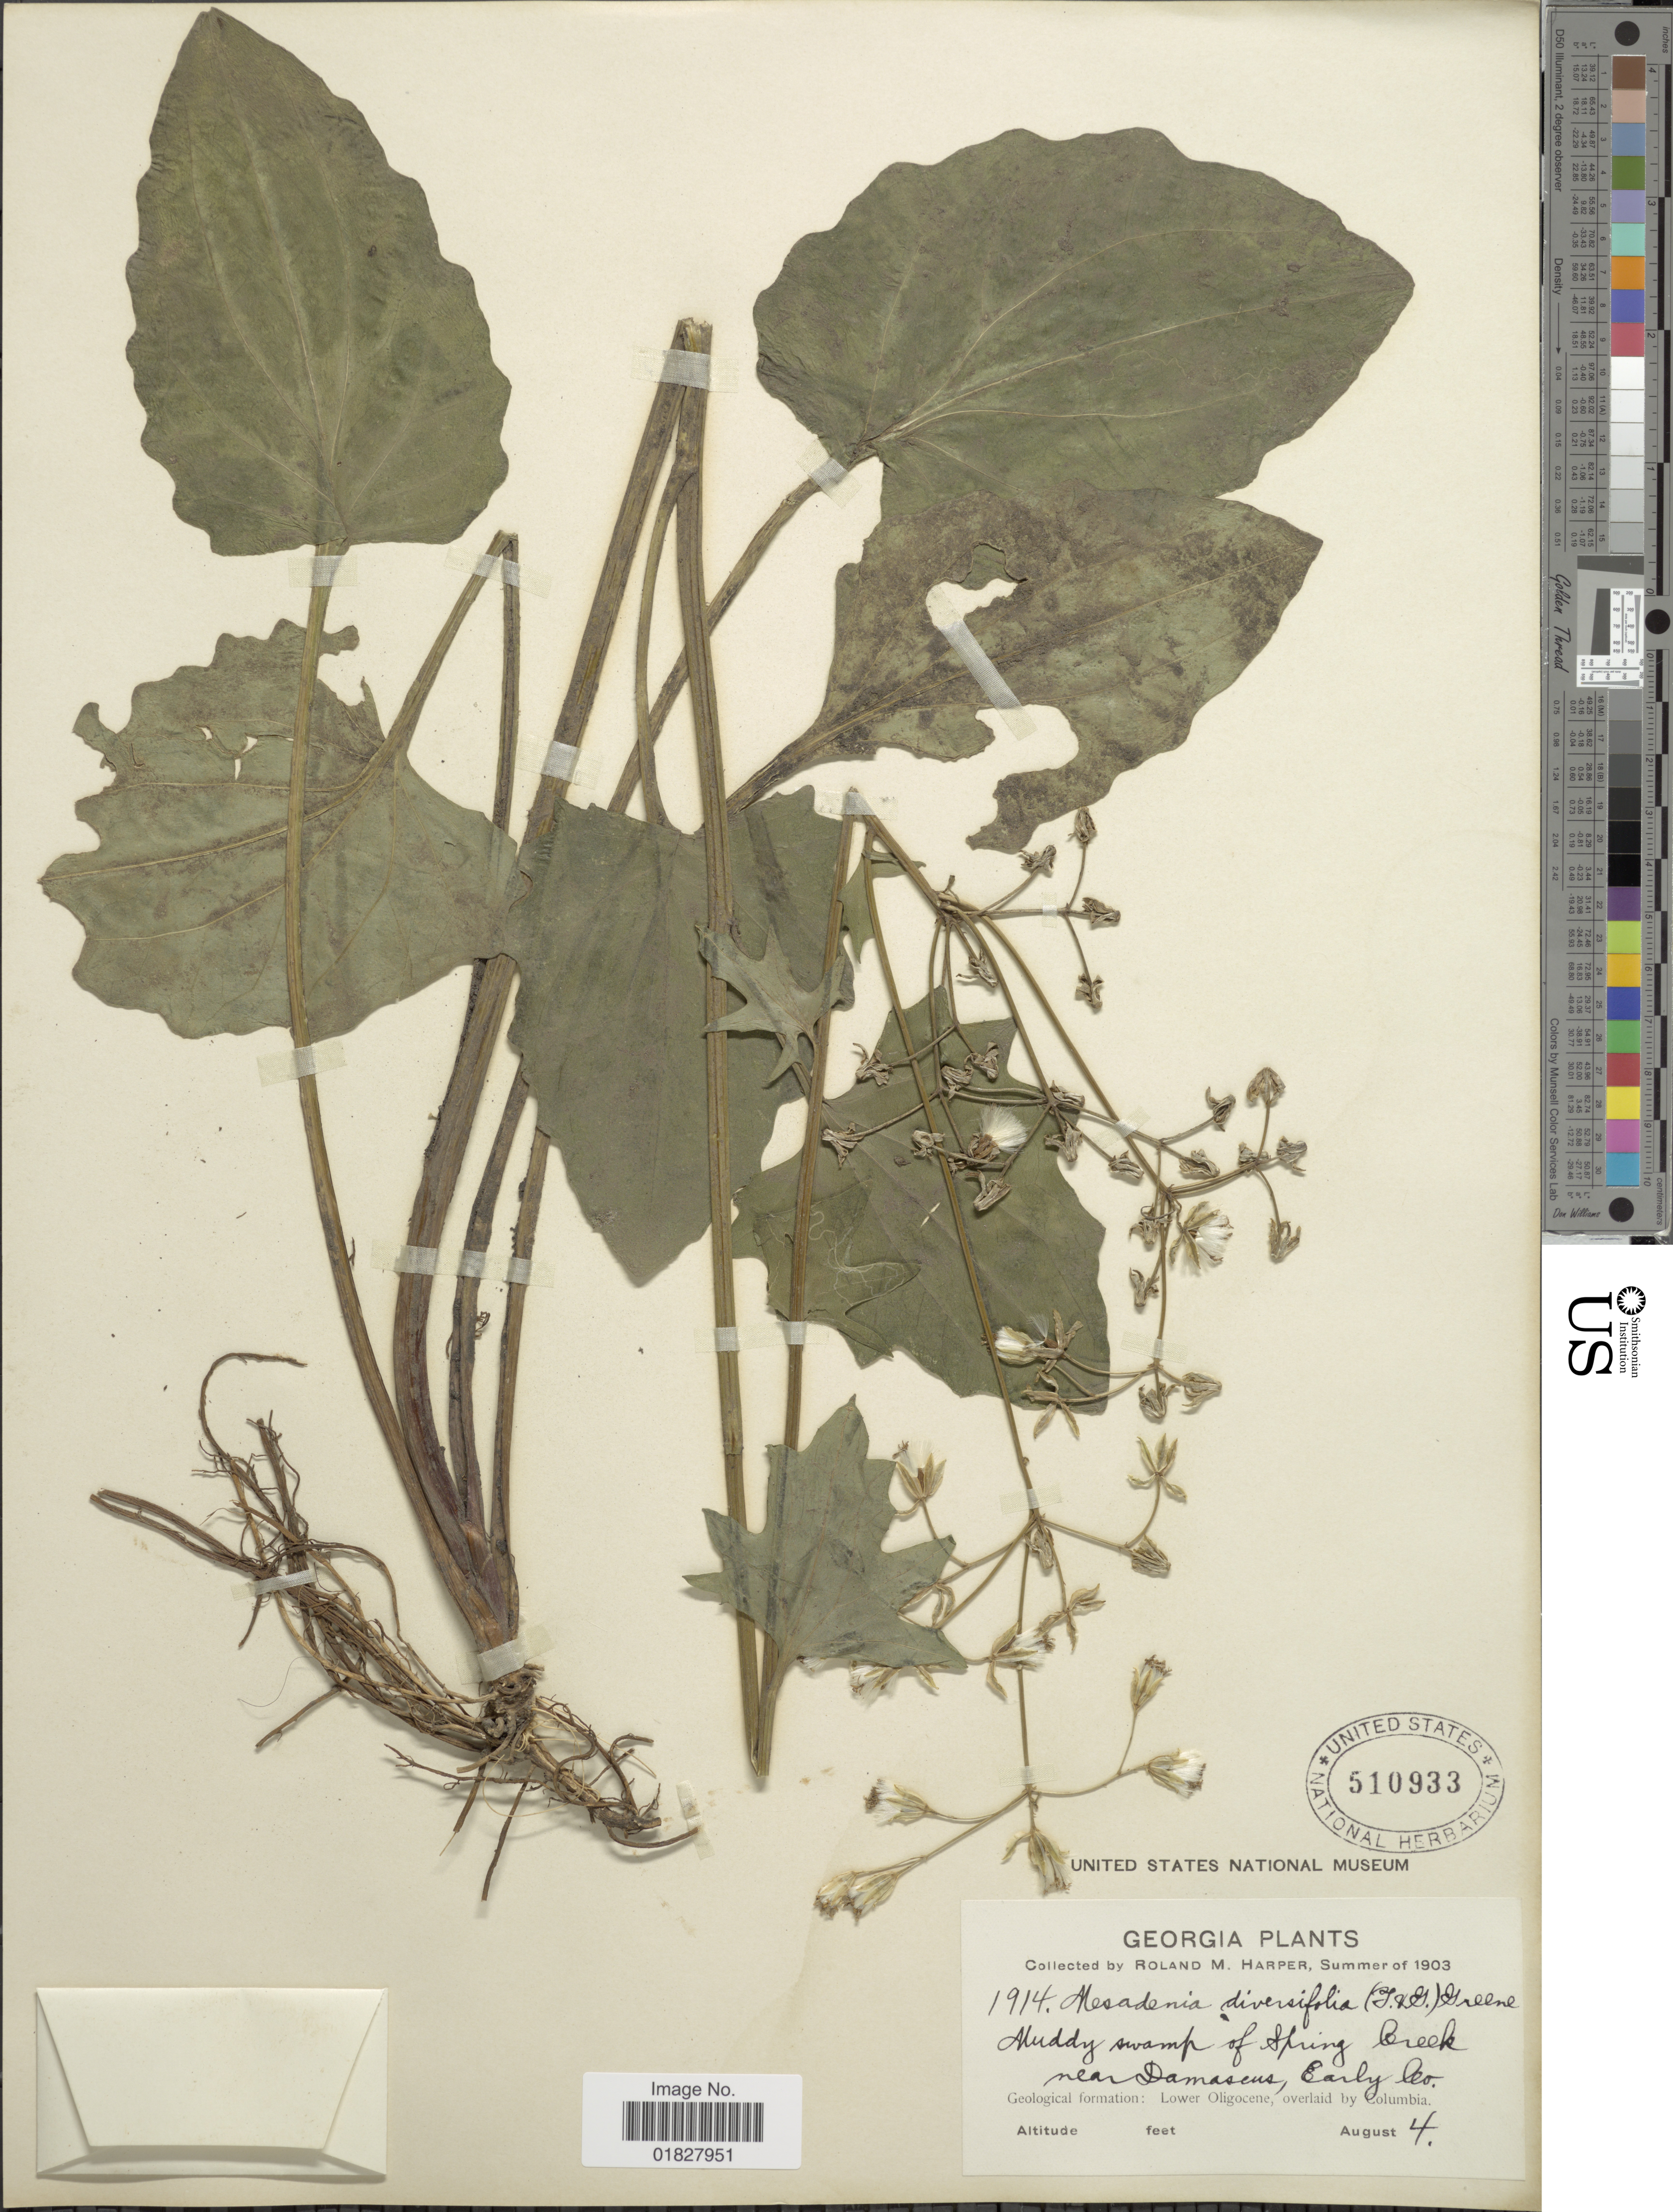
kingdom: Plantae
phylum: Tracheophyta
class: Magnoliopsida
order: Asterales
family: Asteraceae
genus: Arnoglossum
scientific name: Arnoglossum diversifolium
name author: (Torr. & A. Gray) H. Rob.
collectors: R. M. Harper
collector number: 1914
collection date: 1903-08-04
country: United States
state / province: Georgia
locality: Spring Creek, near Damascus, Early Co.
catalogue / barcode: US 510933